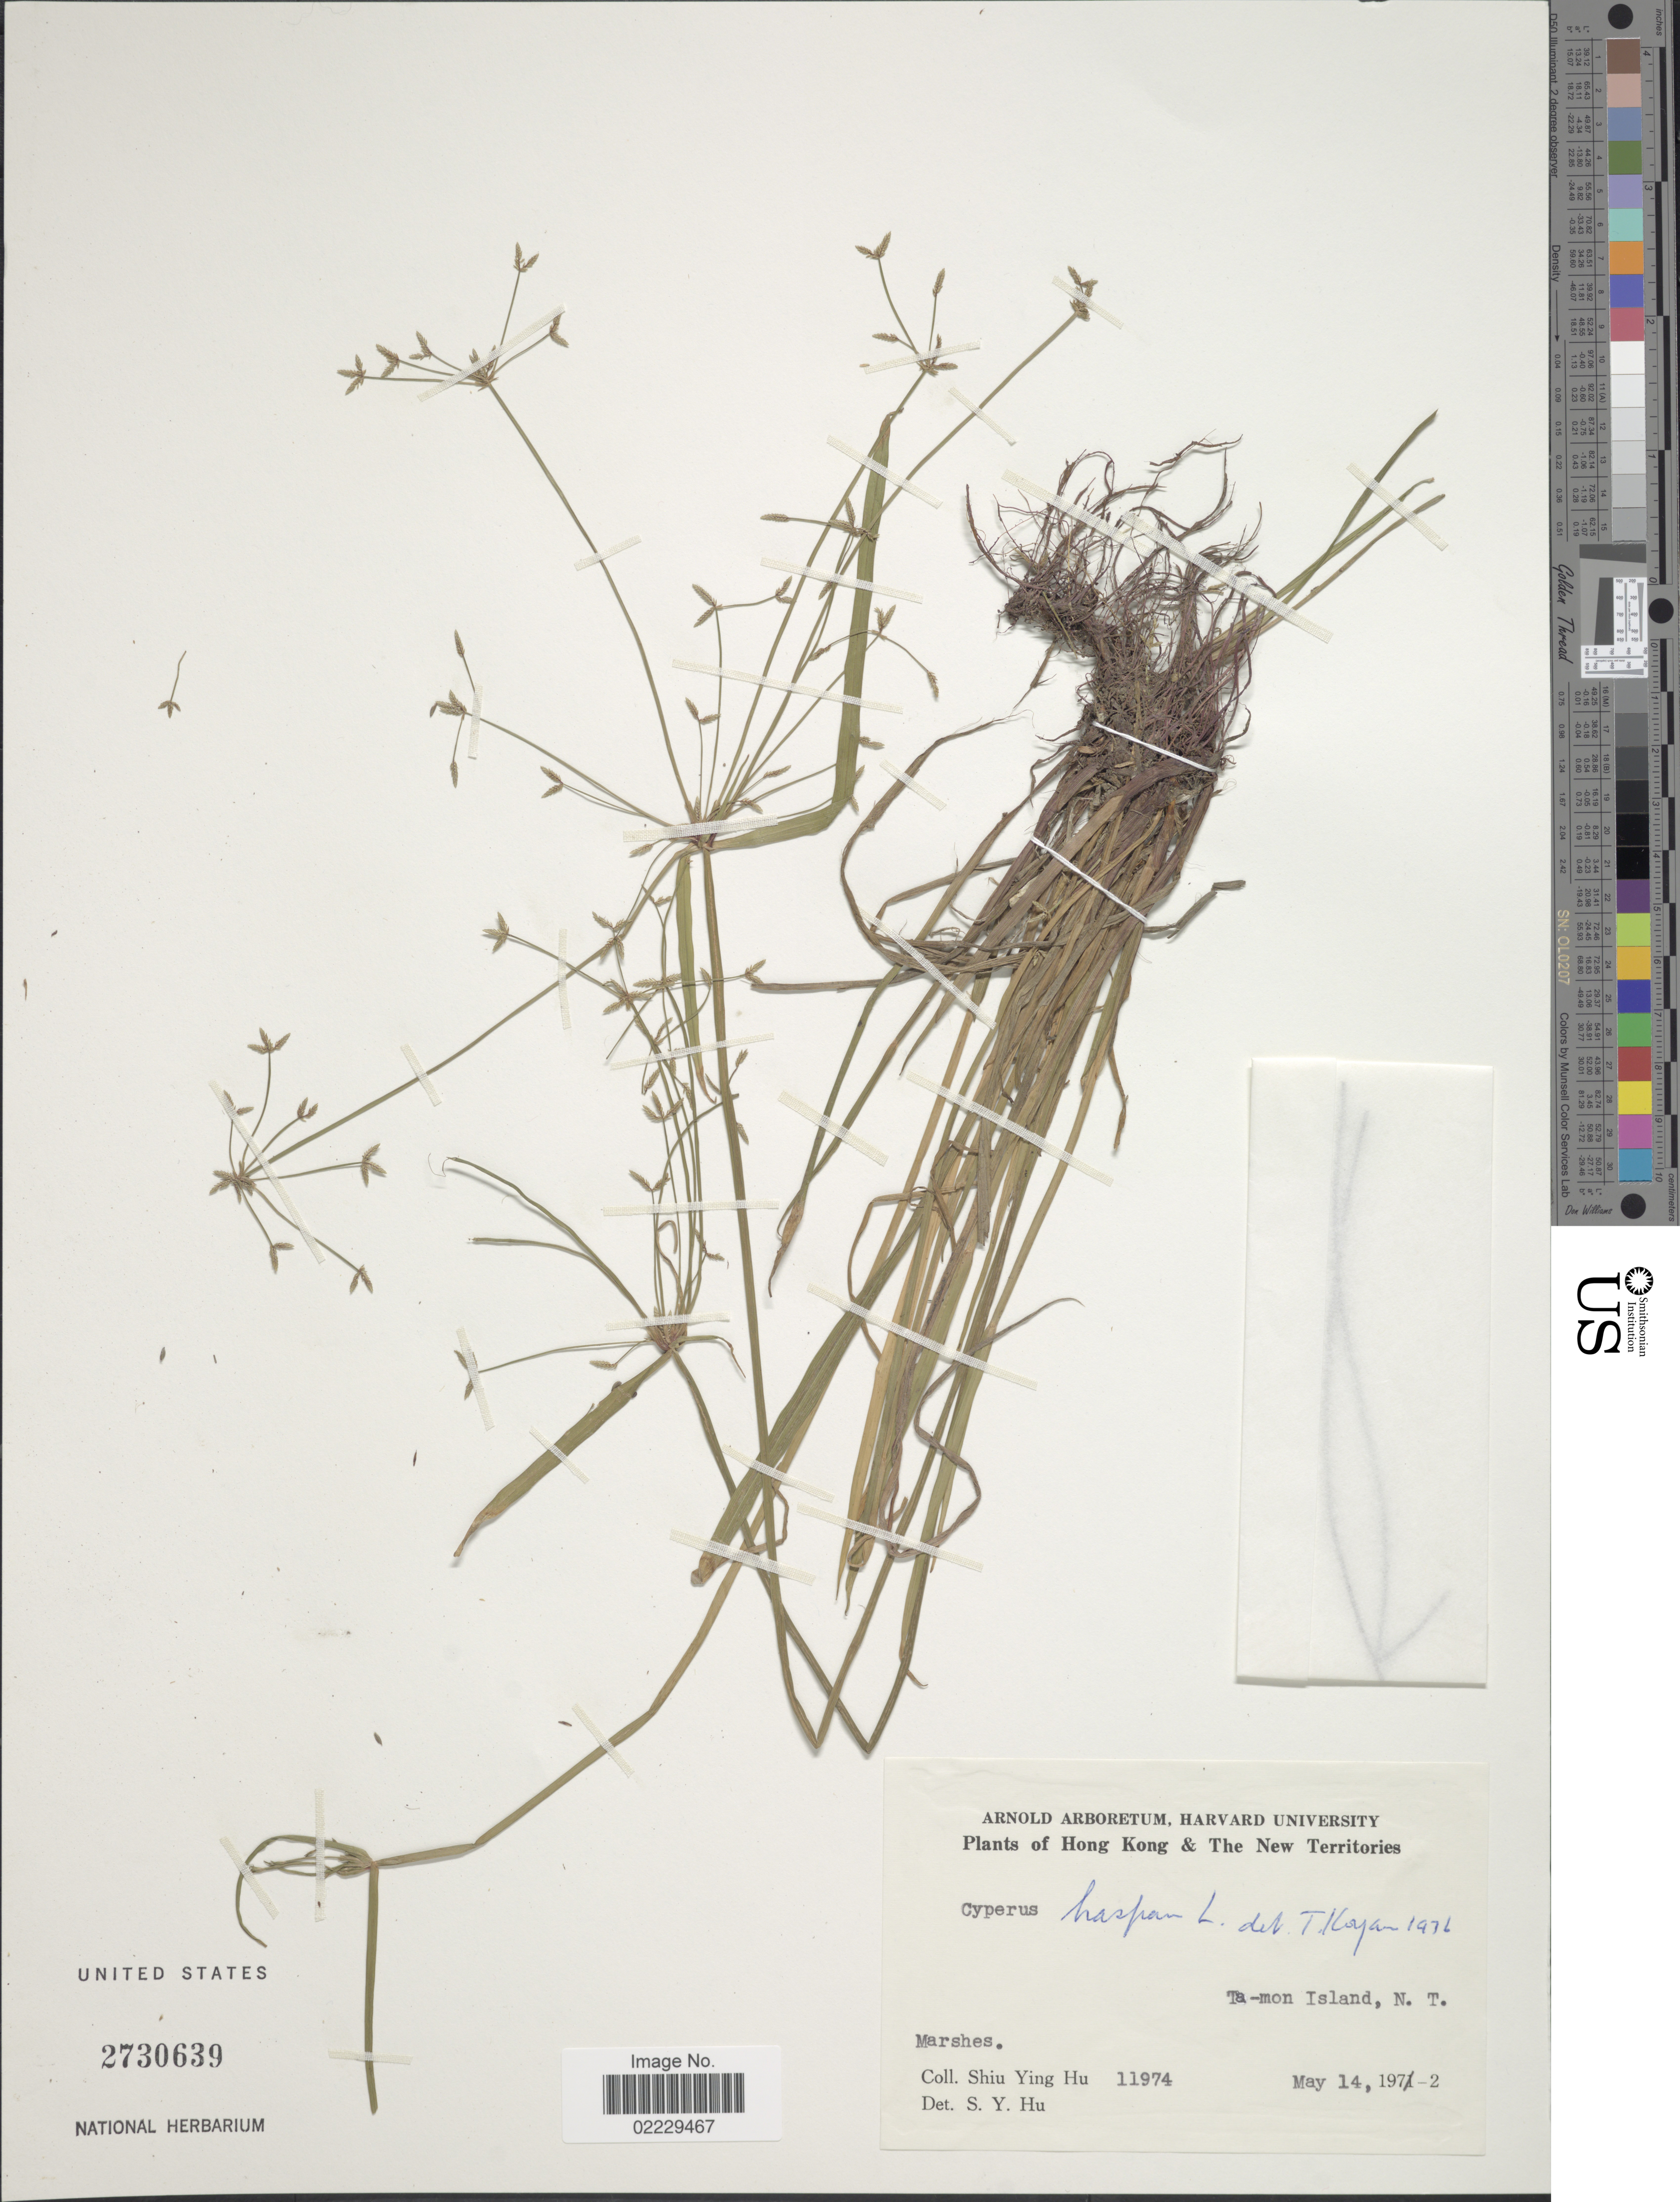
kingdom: Plantae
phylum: Tracheophyta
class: Liliopsida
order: Poales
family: Cyperaceae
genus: Cyperus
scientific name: Cyperus haspan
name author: L.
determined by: Koyama, T.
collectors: S. Y. Hu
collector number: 11974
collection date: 1972-05-14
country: China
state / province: Hong Kong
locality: Hong Kong & The New Territories, Ta-mon Island, N.T.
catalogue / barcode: US 2730639